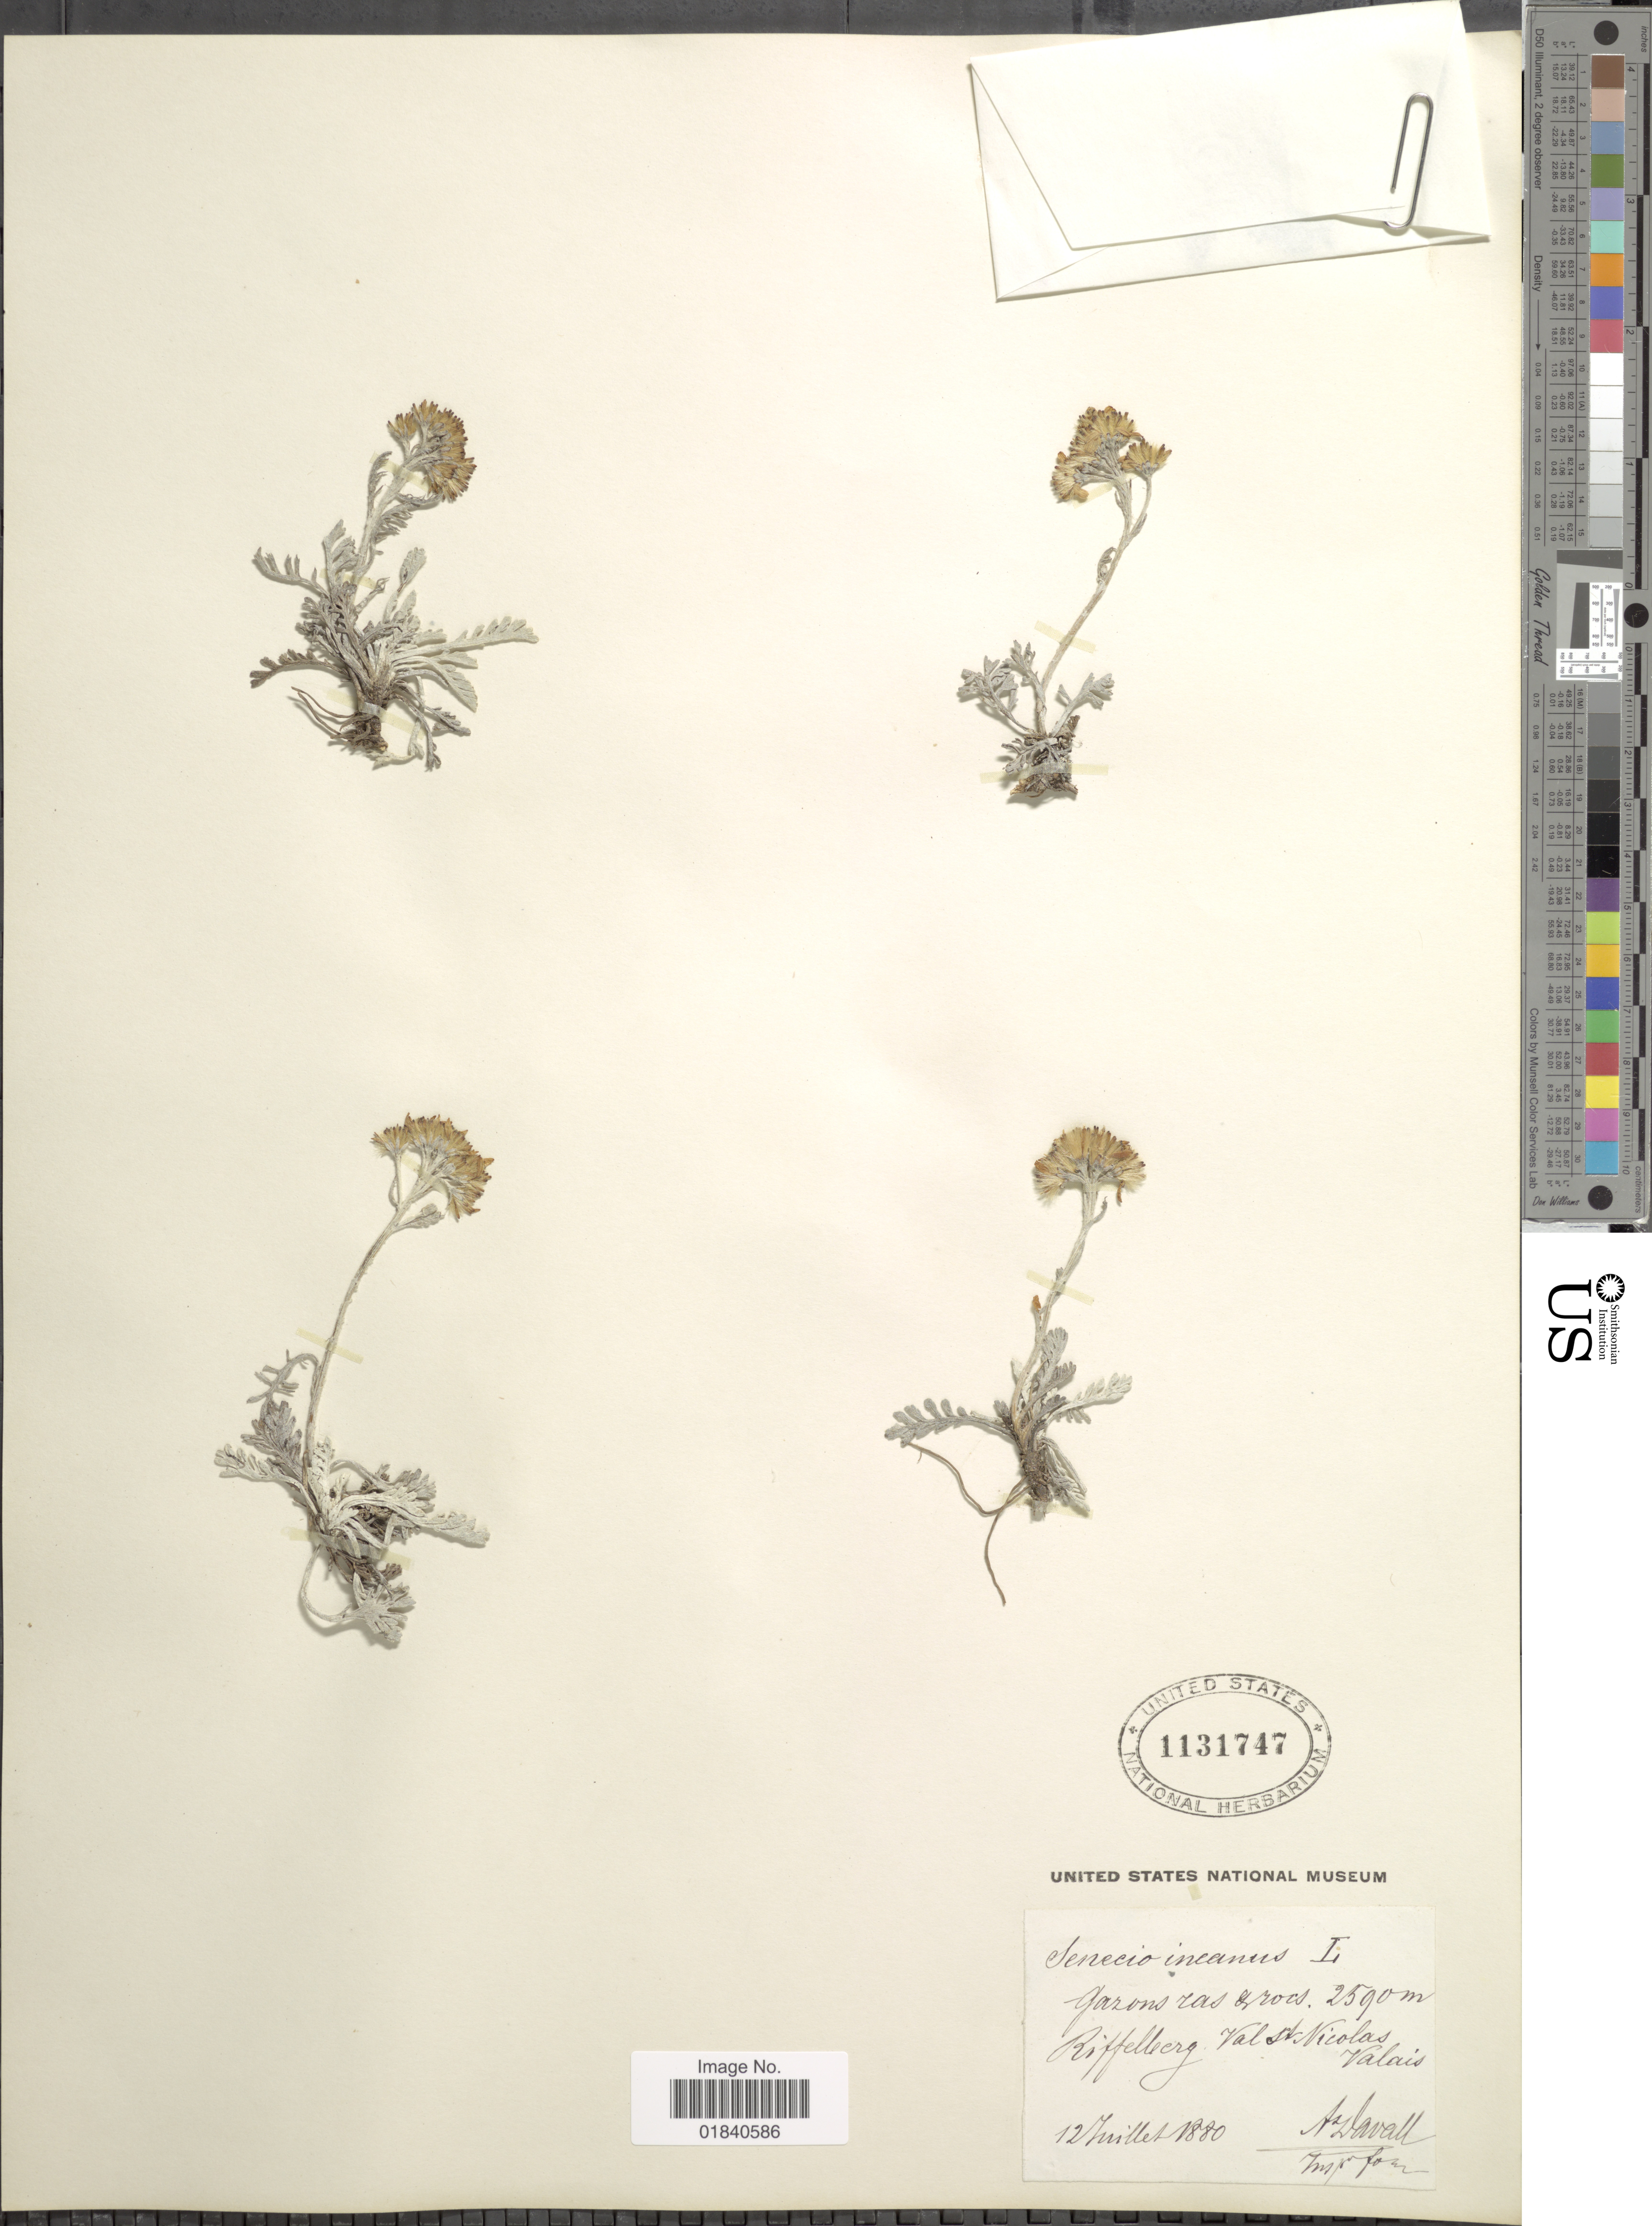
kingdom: Plantae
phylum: Tracheophyta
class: Magnoliopsida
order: Asterales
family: Asteraceae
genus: Jacobaea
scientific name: Jacobaea incana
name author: (L.) Veldkamp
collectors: A. Davall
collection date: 1880-07-12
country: Switzerland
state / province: Valais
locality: Riffelberg Val St. Nicolas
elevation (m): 2590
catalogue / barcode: US 1131747